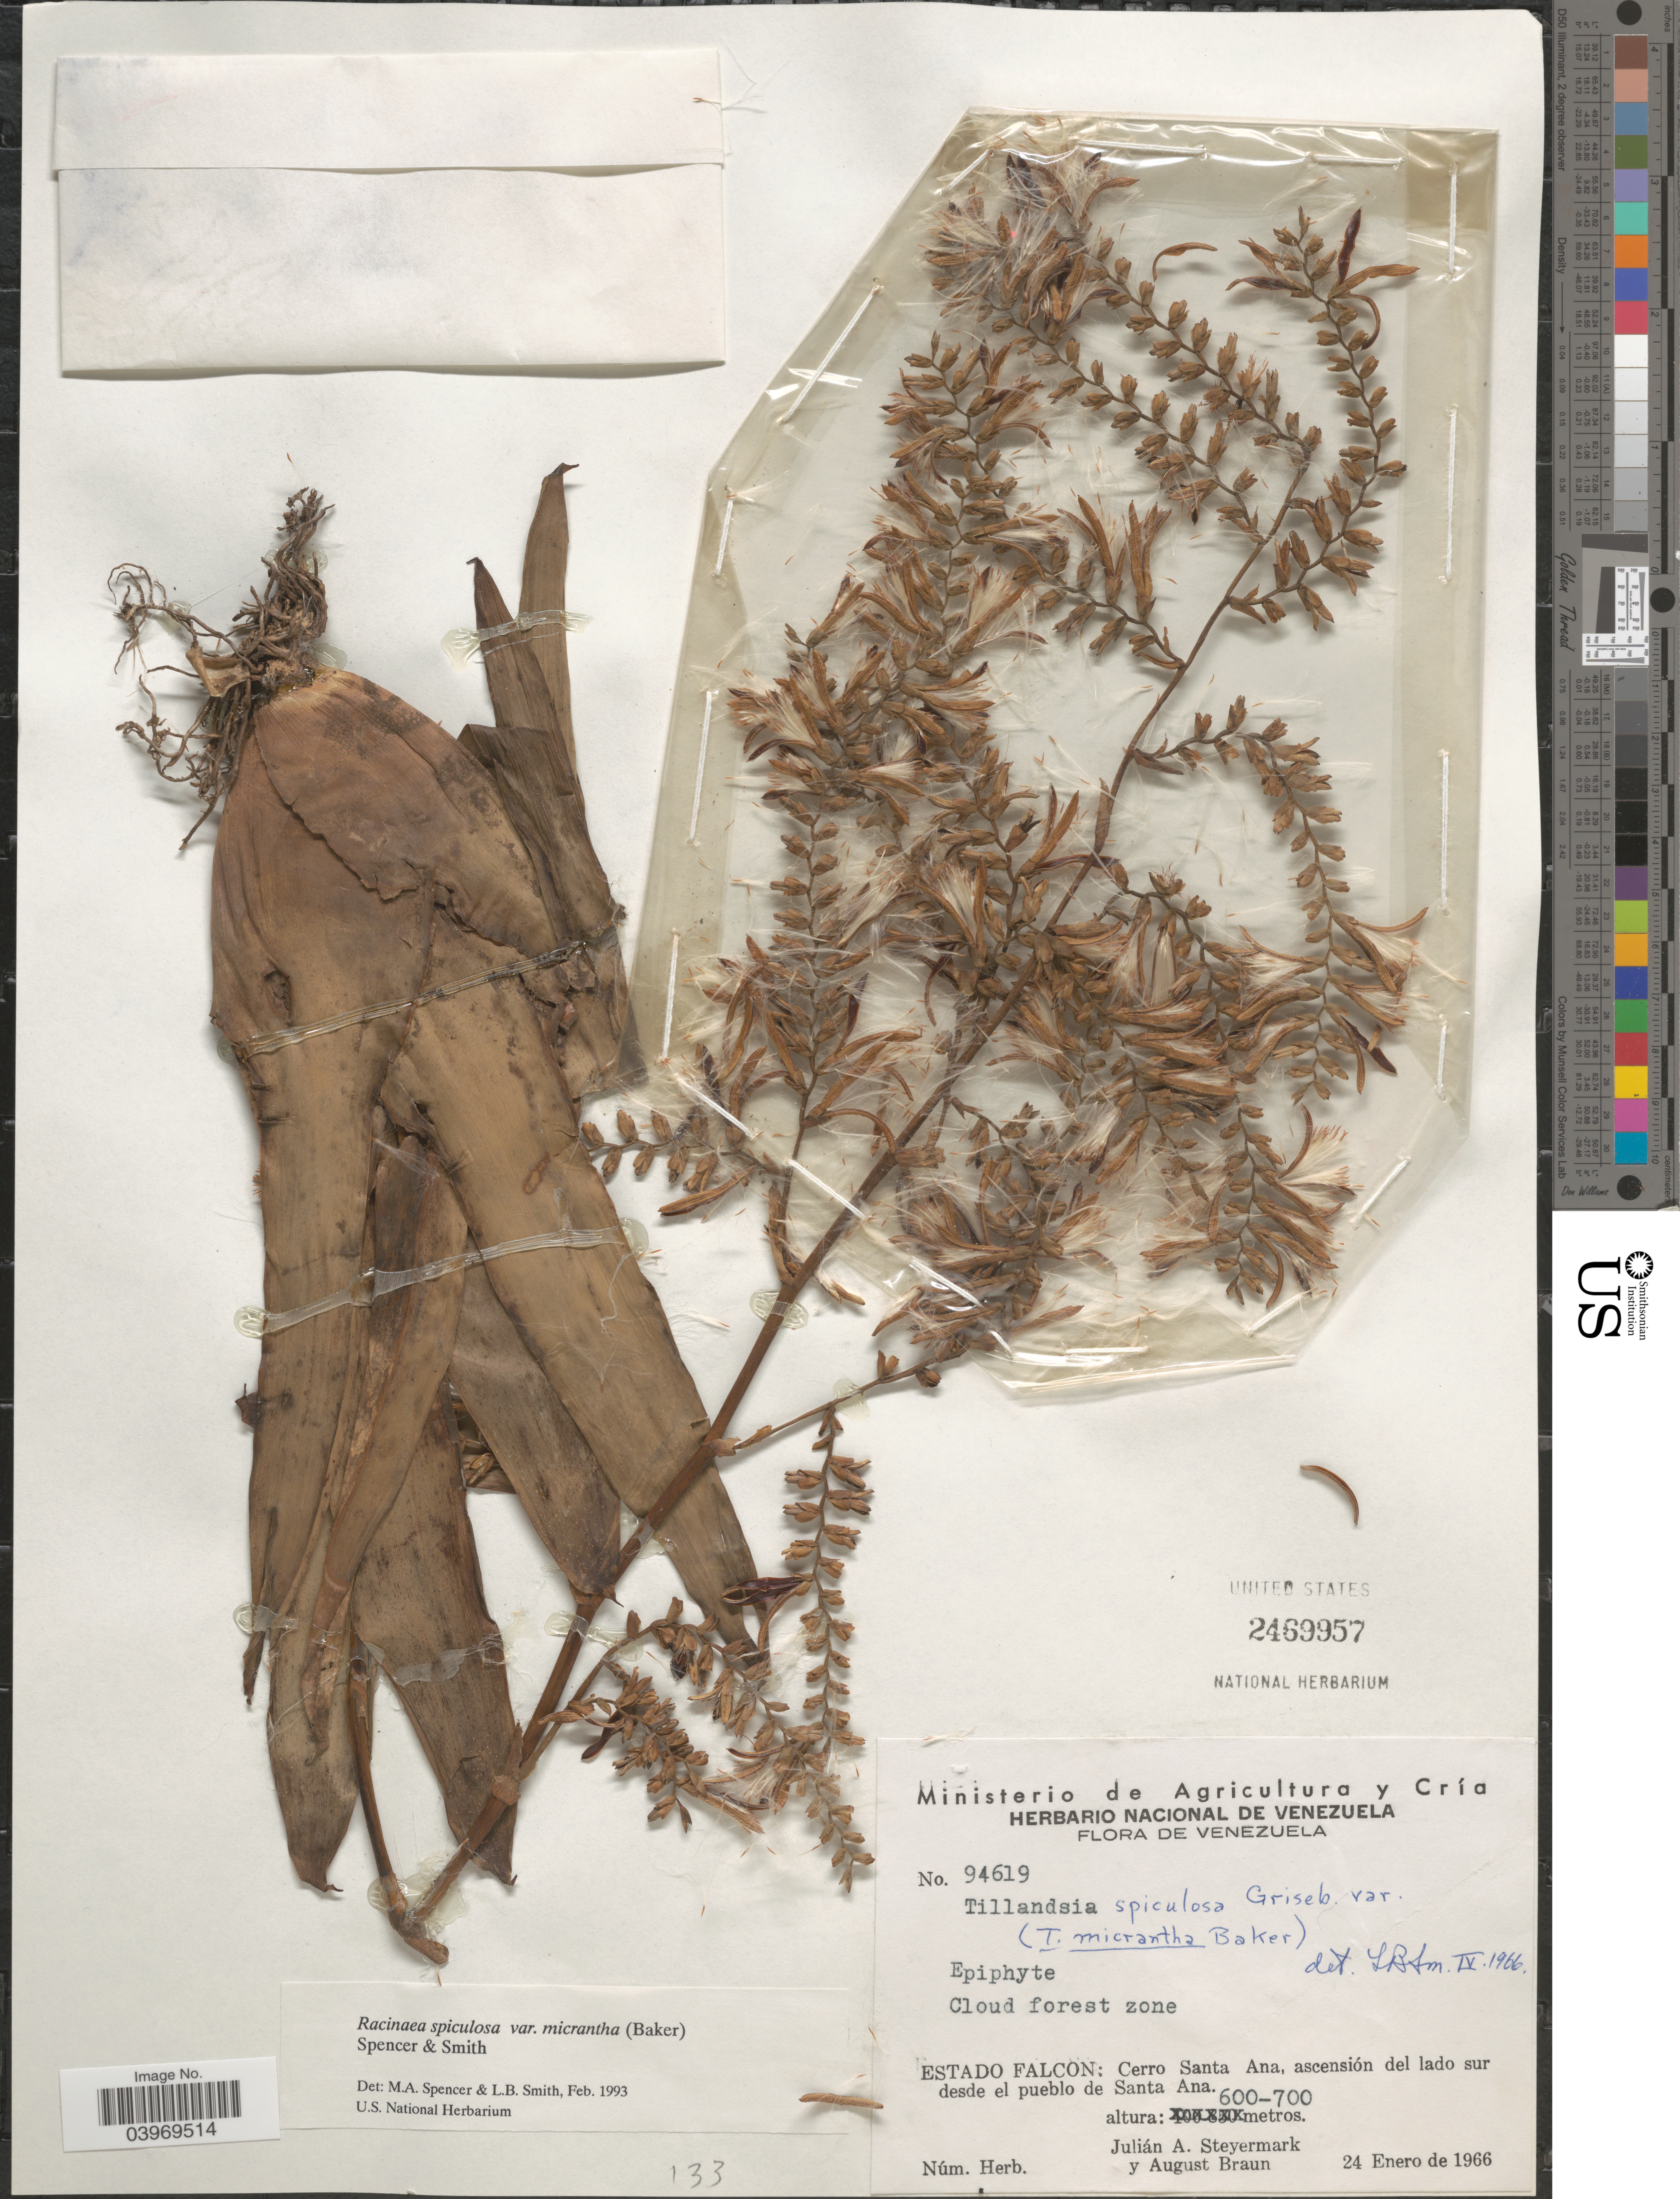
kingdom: Plantae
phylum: Tracheophyta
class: Liliopsida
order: Poales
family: Bromeliaceae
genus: Racinaea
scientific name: Racinaea spiculosa var. micrantha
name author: (Baker) M.A. Spencer & L.B. Sm.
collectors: J. Steyermark & A. Braun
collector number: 94619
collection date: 1966-01-24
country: Venezuela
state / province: Falcon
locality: Cerro Santa Ana, ascensión del lado sur desde el pueblo de Santa Ana.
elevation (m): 600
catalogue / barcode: US 2469957